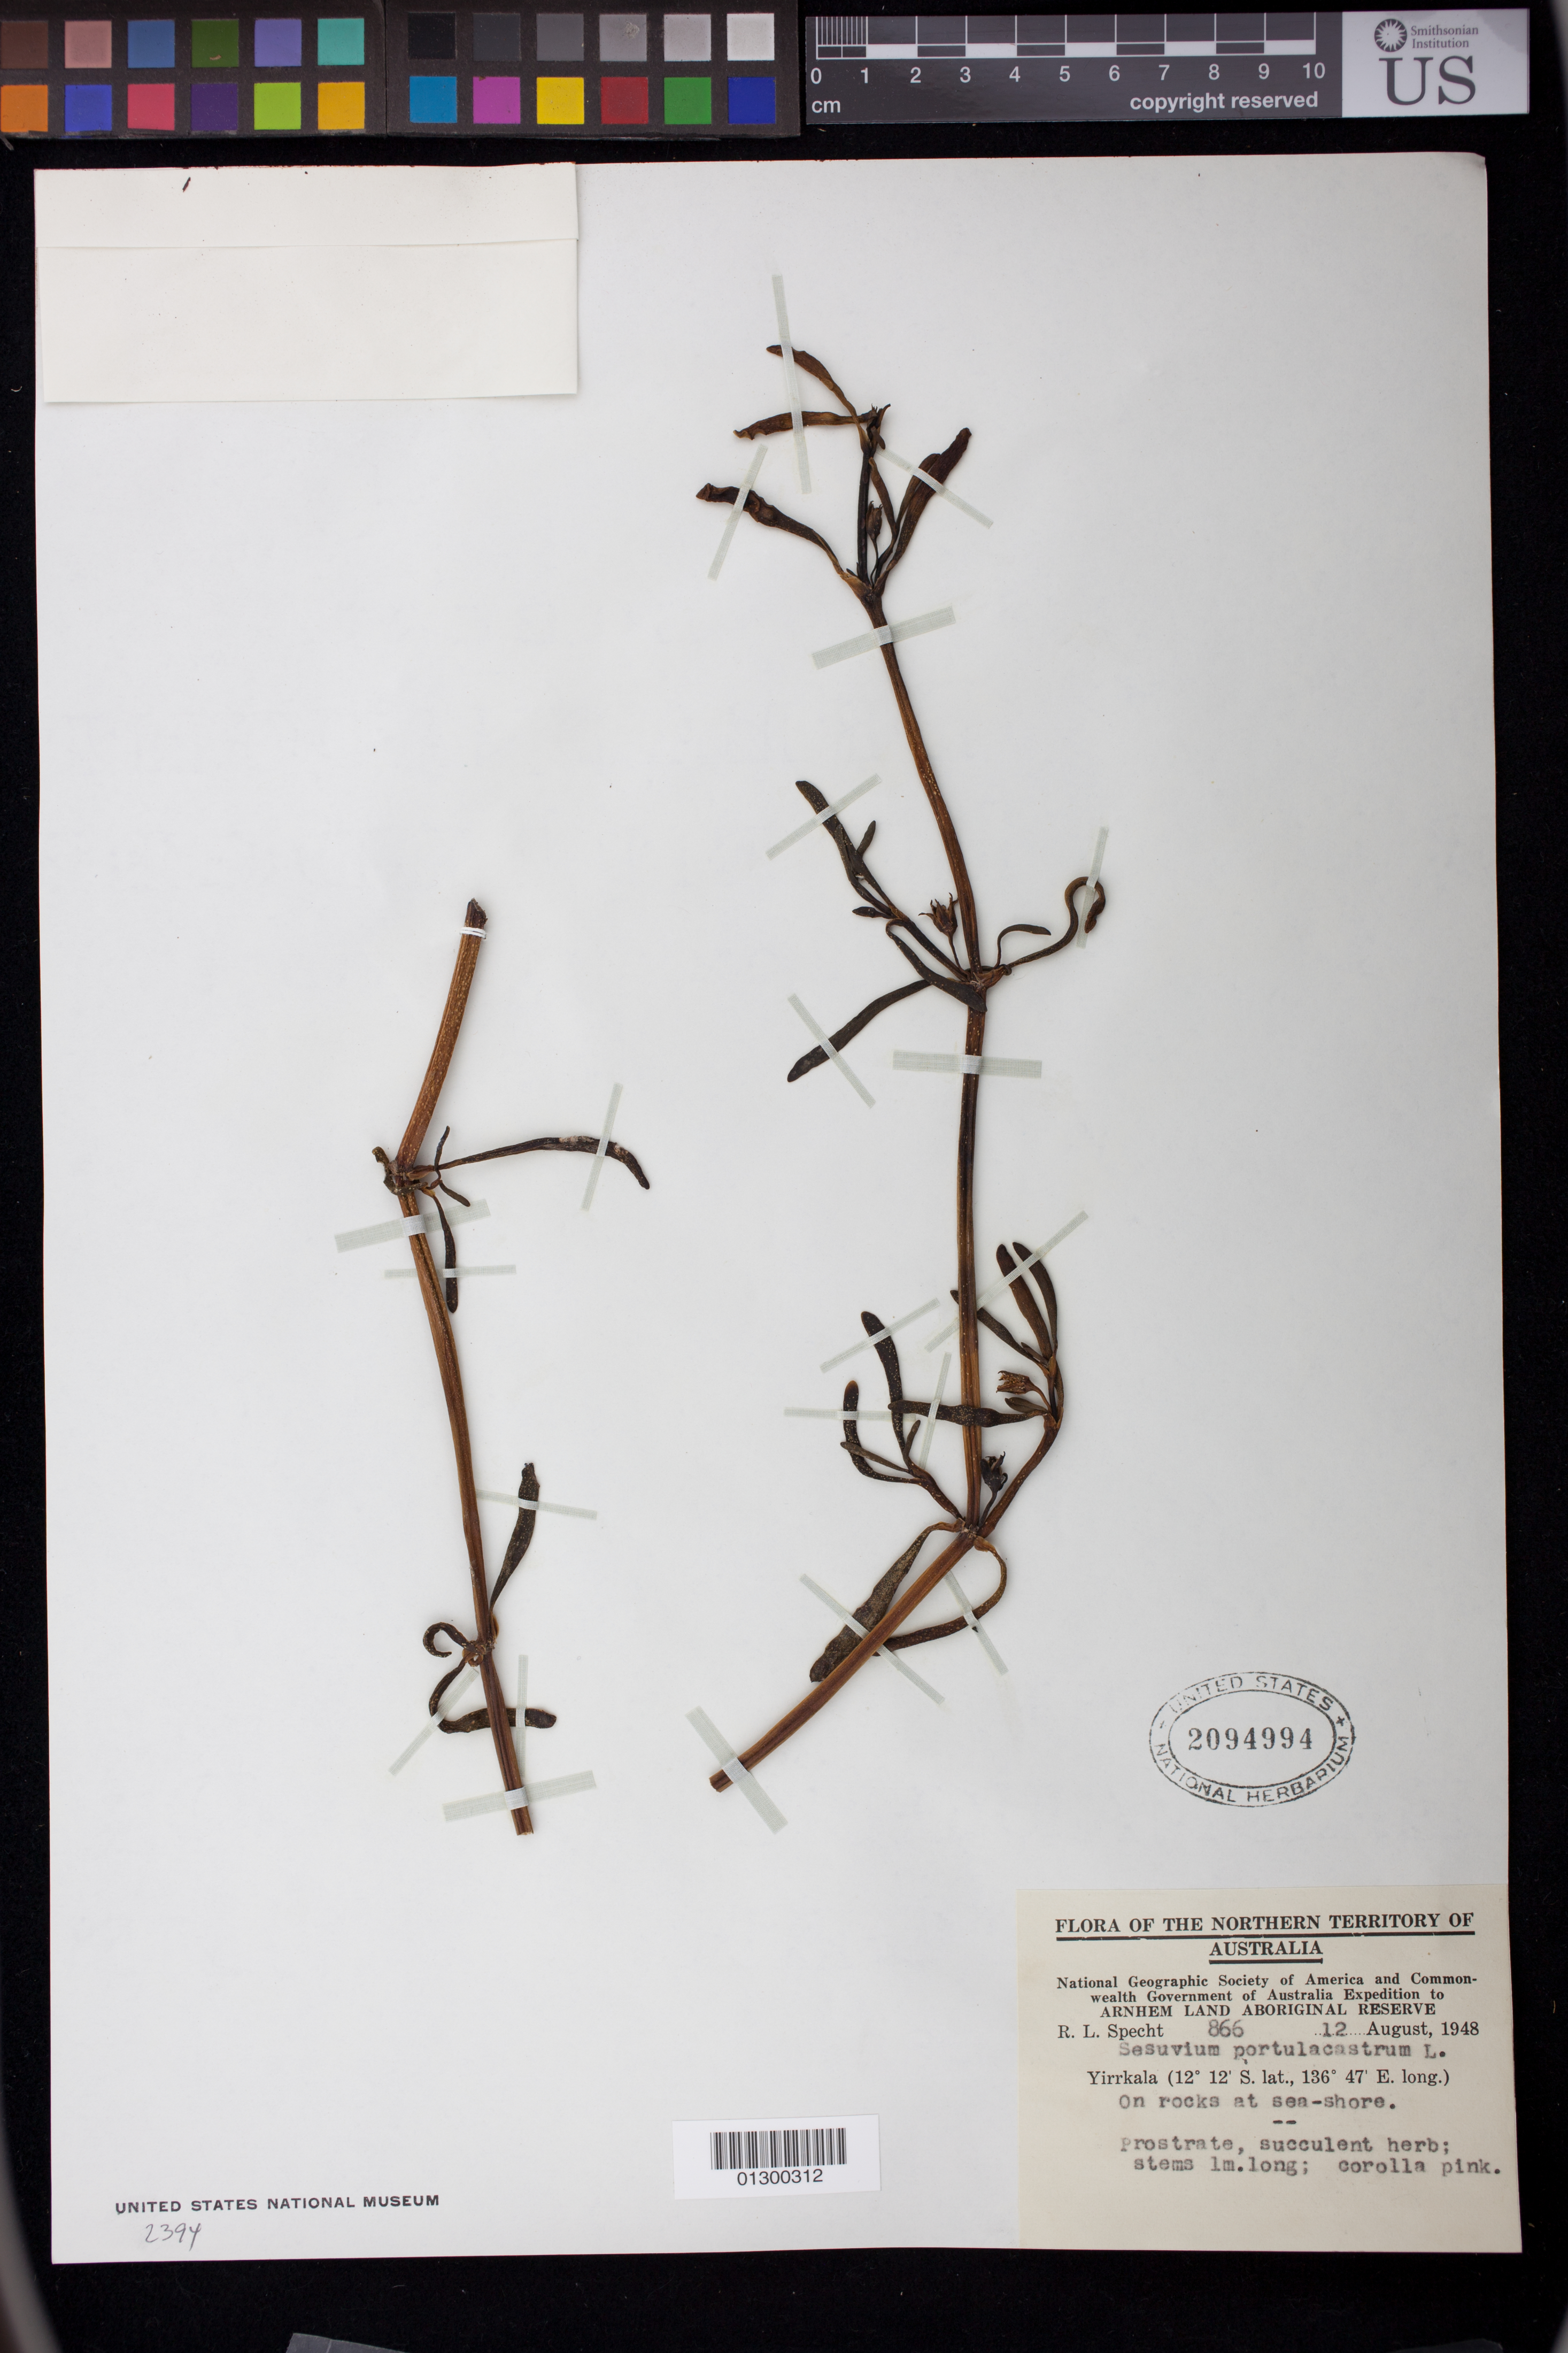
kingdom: Plantae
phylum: Tracheophyta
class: Magnoliopsida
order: Caryophyllales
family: Aizoaceae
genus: Sesuvium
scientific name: Sesuvium portulacastrum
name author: (L.) L.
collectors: R. L. Specht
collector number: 866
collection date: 1948-08-12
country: Australia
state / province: Northern Territory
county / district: East Arnhem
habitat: On rocks at sea-shore.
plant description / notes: Prostrate, succulent herb; stems 1 m. long; corolla pink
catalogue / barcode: US 2094994